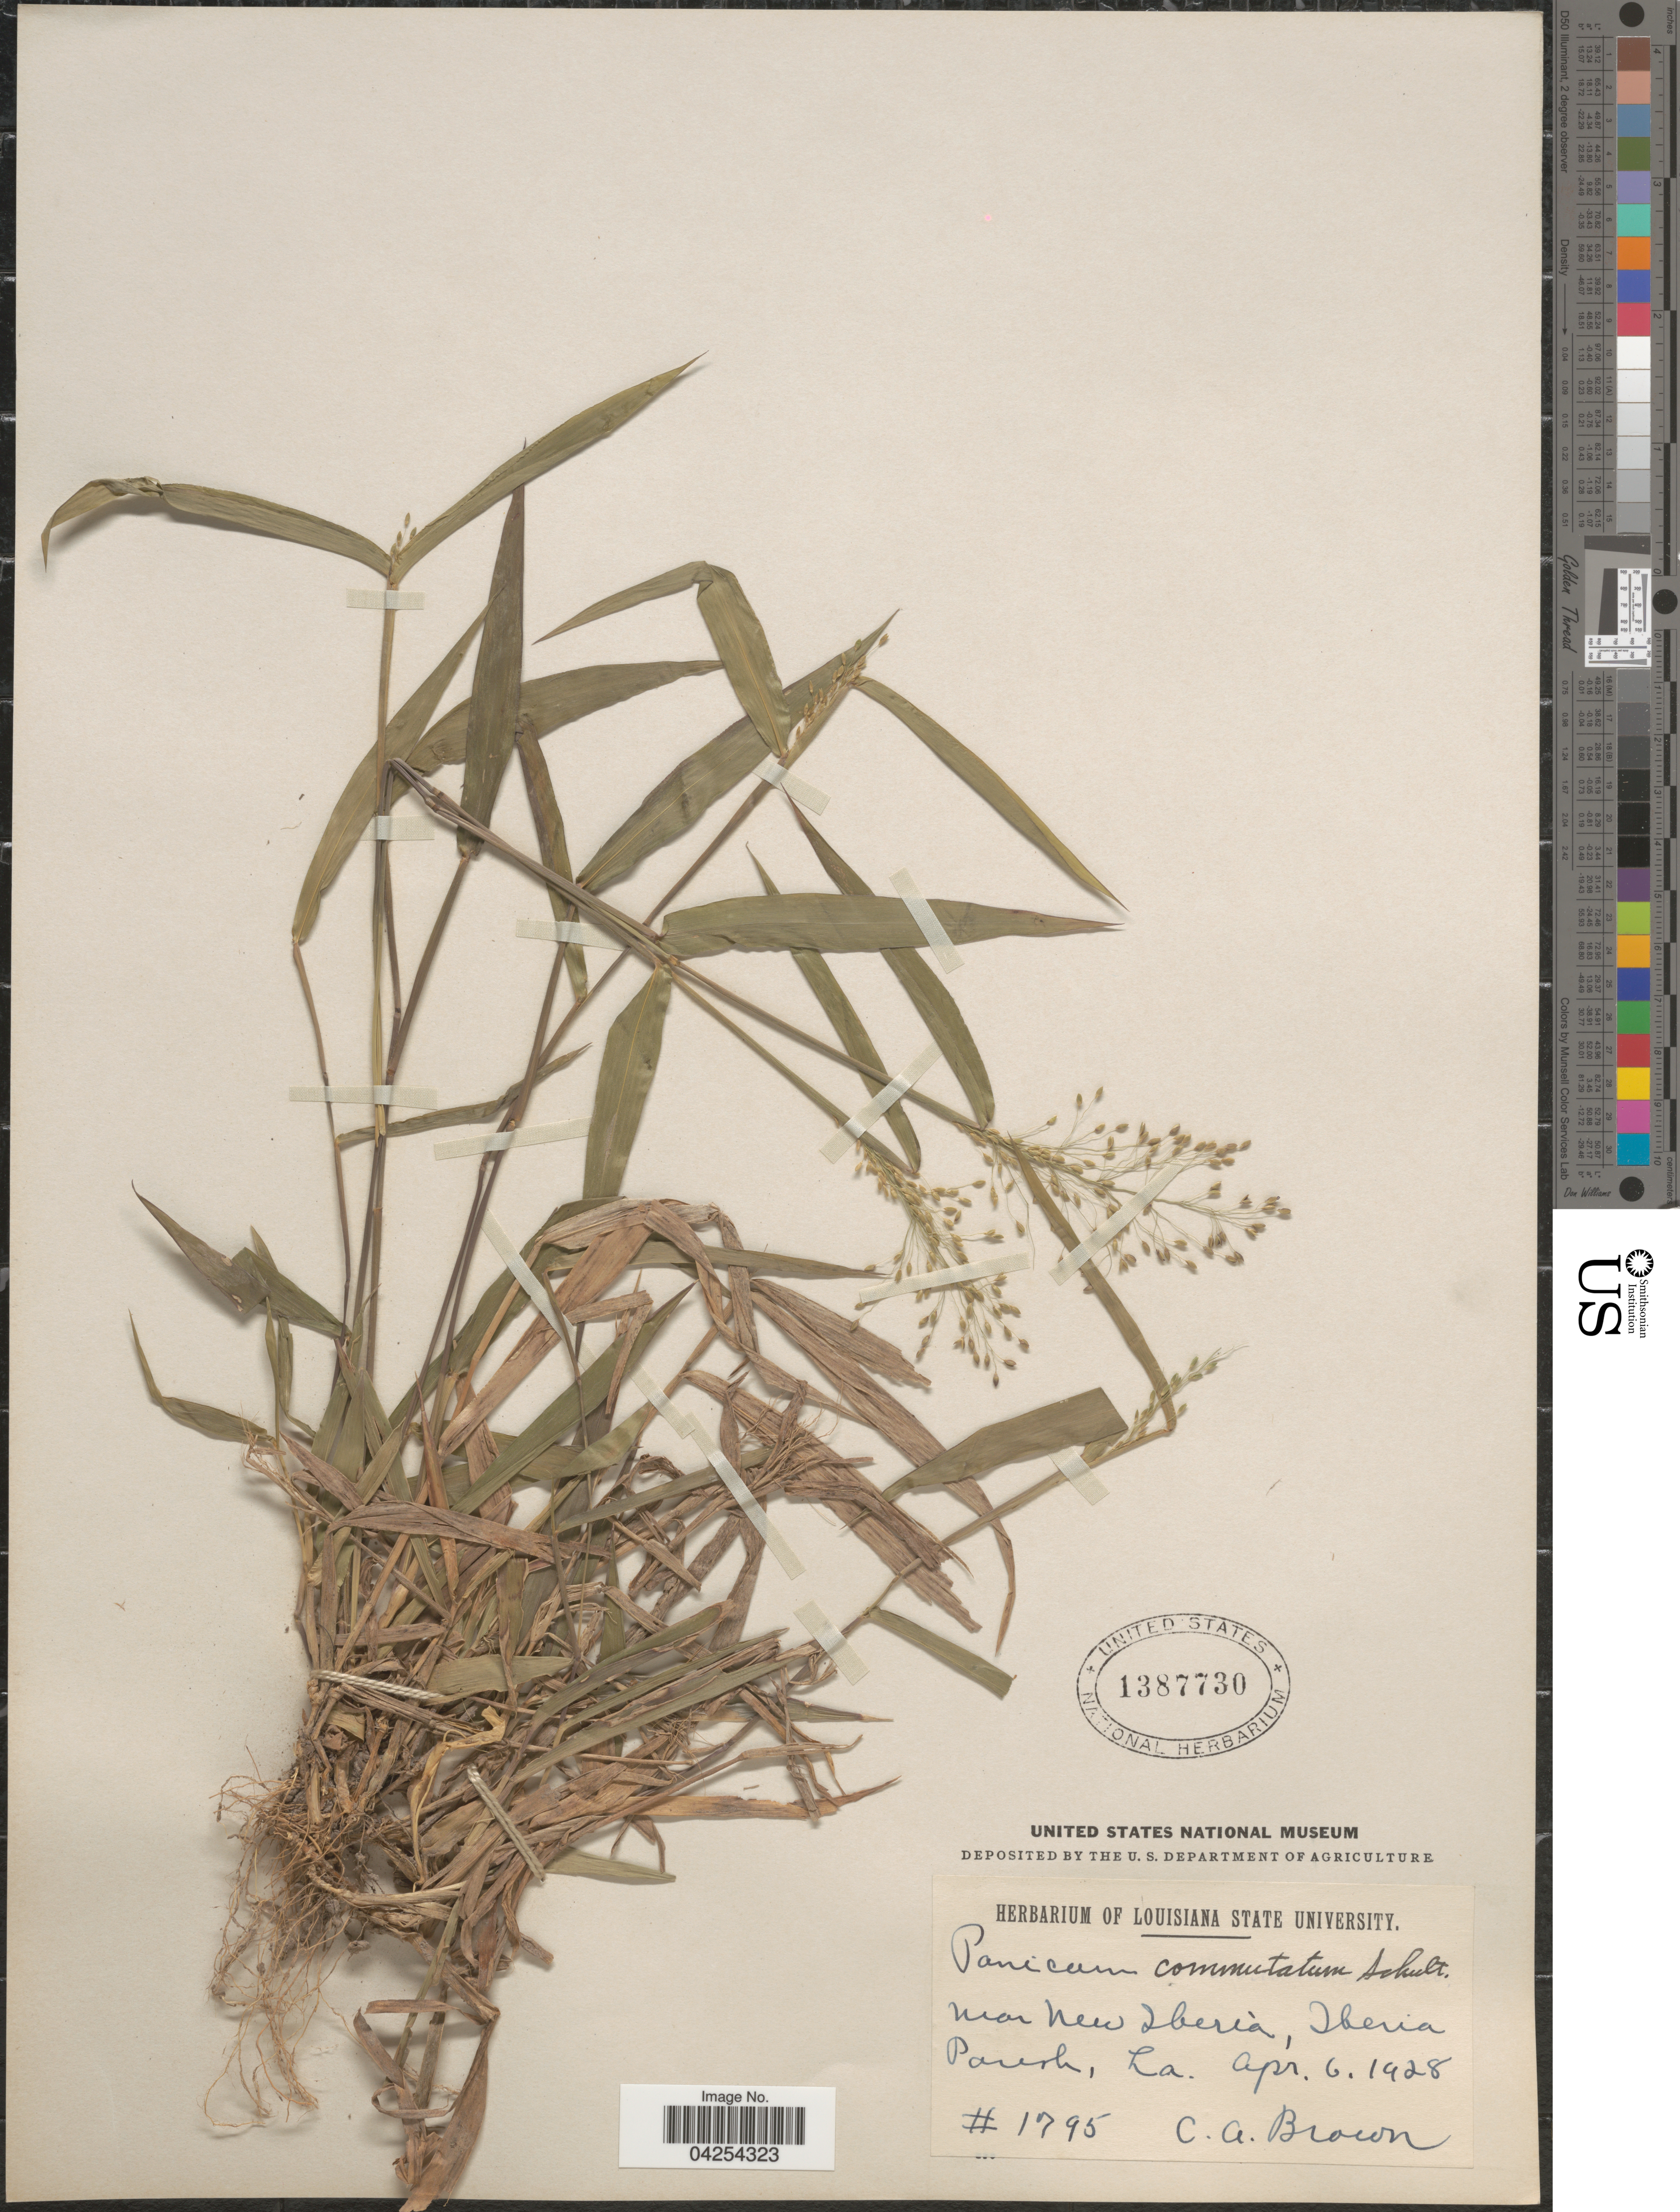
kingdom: Plantae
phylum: Tracheophyta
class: Liliopsida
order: Poales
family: Poaceae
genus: Dichanthelium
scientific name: Dichanthelium commutatum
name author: (Schult.) Gould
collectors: C. A. Brown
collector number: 1795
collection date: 1928-04-06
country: United States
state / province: Louisiana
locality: Near New Iberia, Iberia. Parish.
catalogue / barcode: US 1387730